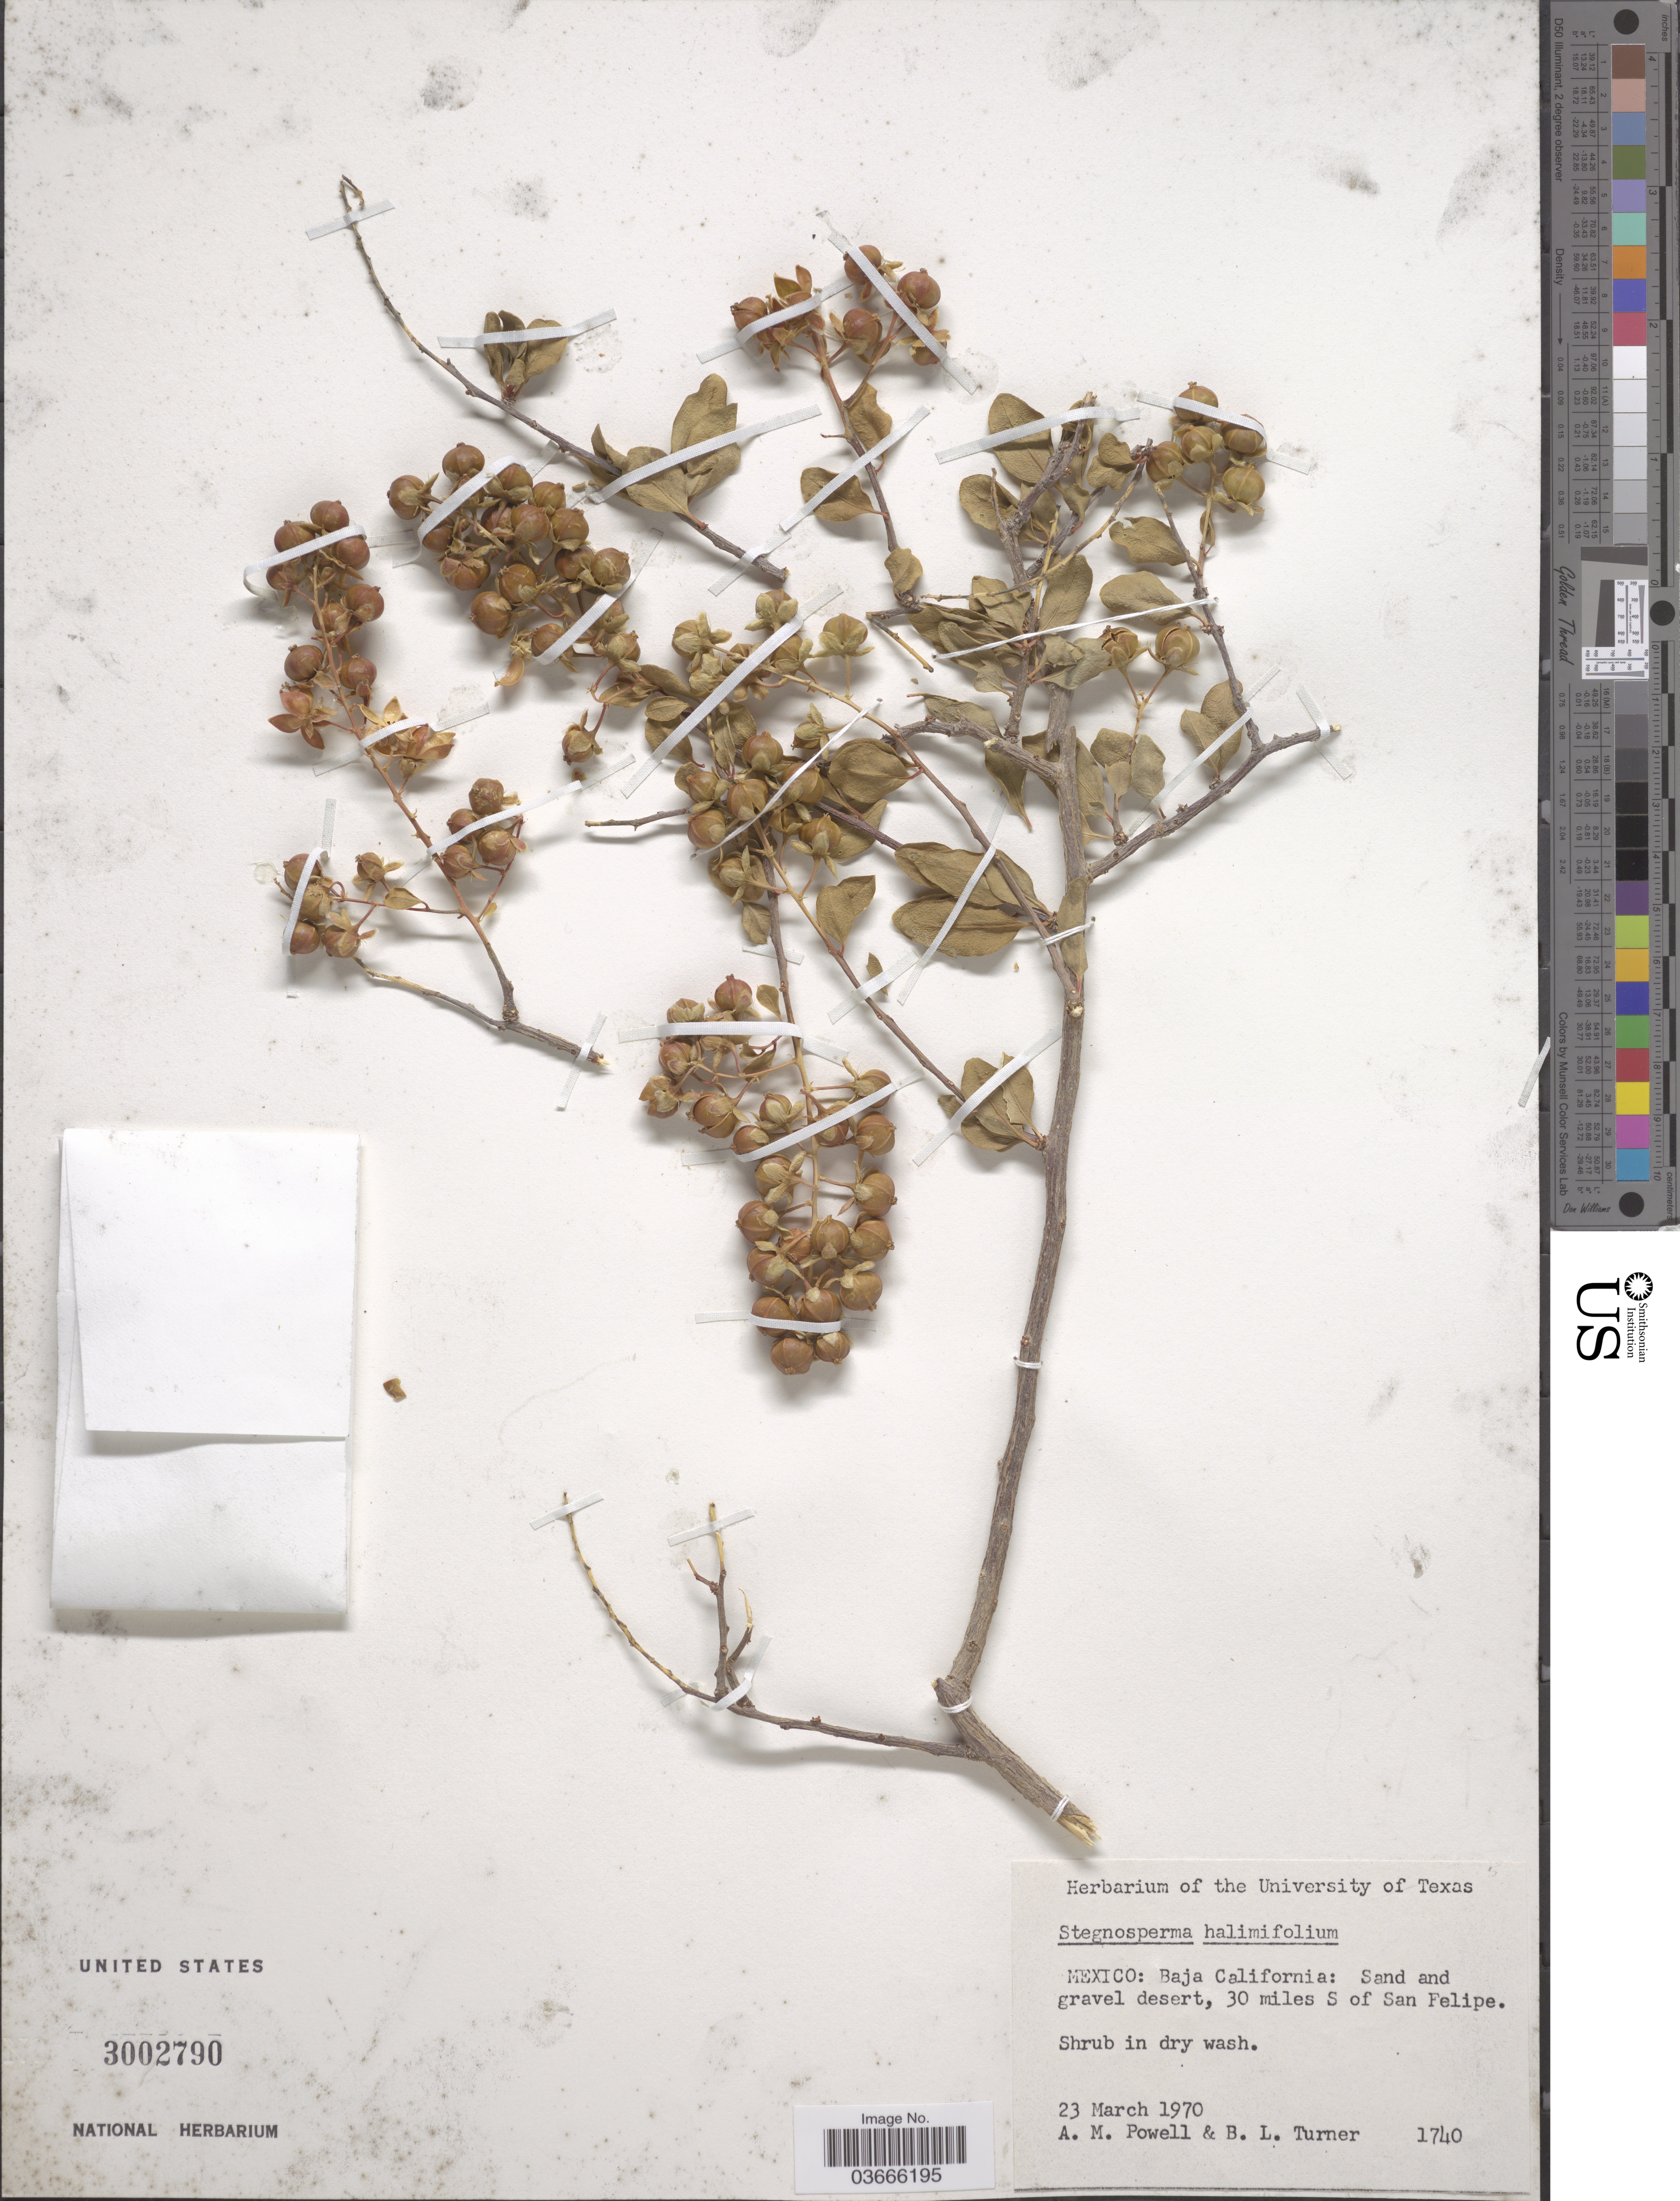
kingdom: Plantae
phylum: Tracheophyta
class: Magnoliopsida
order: Caryophyllales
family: Stegnospermataceae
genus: Stegnosperma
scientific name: Stegnosperma halimifolium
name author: Benth.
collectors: A. M. Powell & B. L. Turner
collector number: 1740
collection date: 1970-03-23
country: Mexico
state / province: Baja California Norte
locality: Sand and gravel desert, 30 miles S of San Felipe.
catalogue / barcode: US 3002790